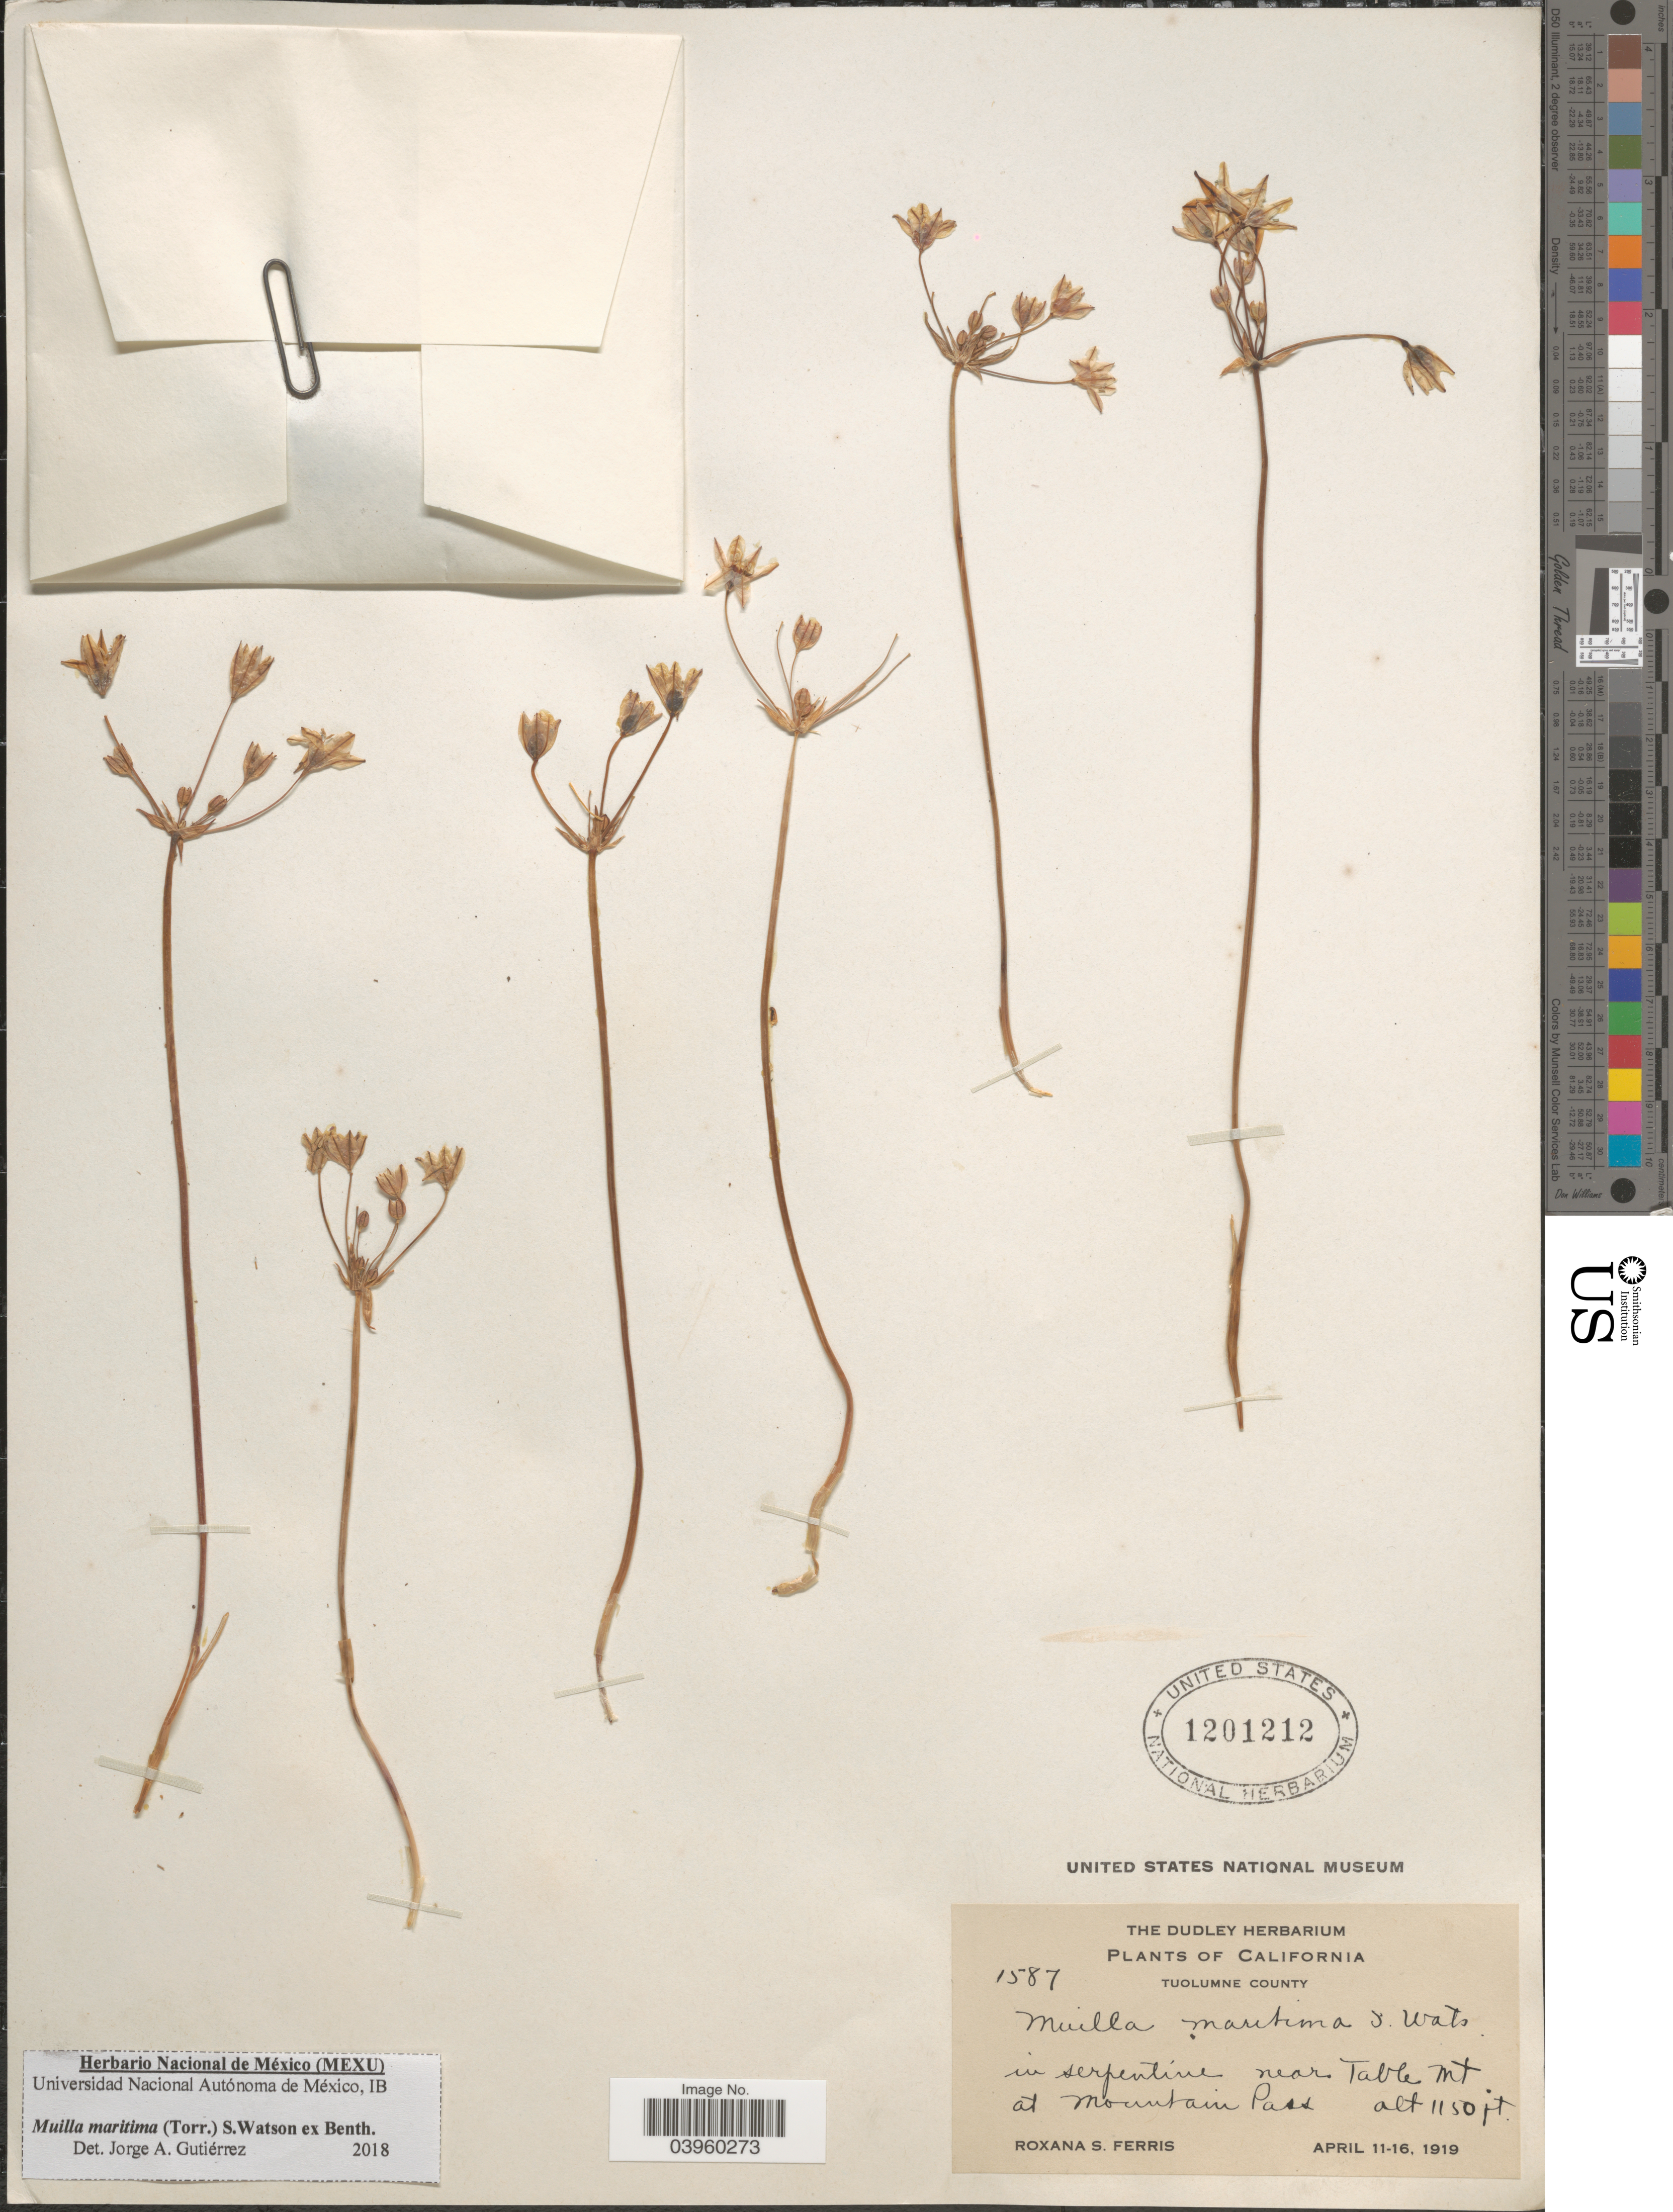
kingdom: Plantae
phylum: Tracheophyta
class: Liliopsida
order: Asparagales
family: Asparagaceae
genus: Muilla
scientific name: Muilla maritima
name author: (Torr.) S. Watson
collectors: R. S. Ferris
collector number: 1587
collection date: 1919-04-11/1919-04-16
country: United States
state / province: California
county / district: Tuolumne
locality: Tuolumne County. Near Table Mt. at Mountain Pass.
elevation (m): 351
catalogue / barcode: US 1201212